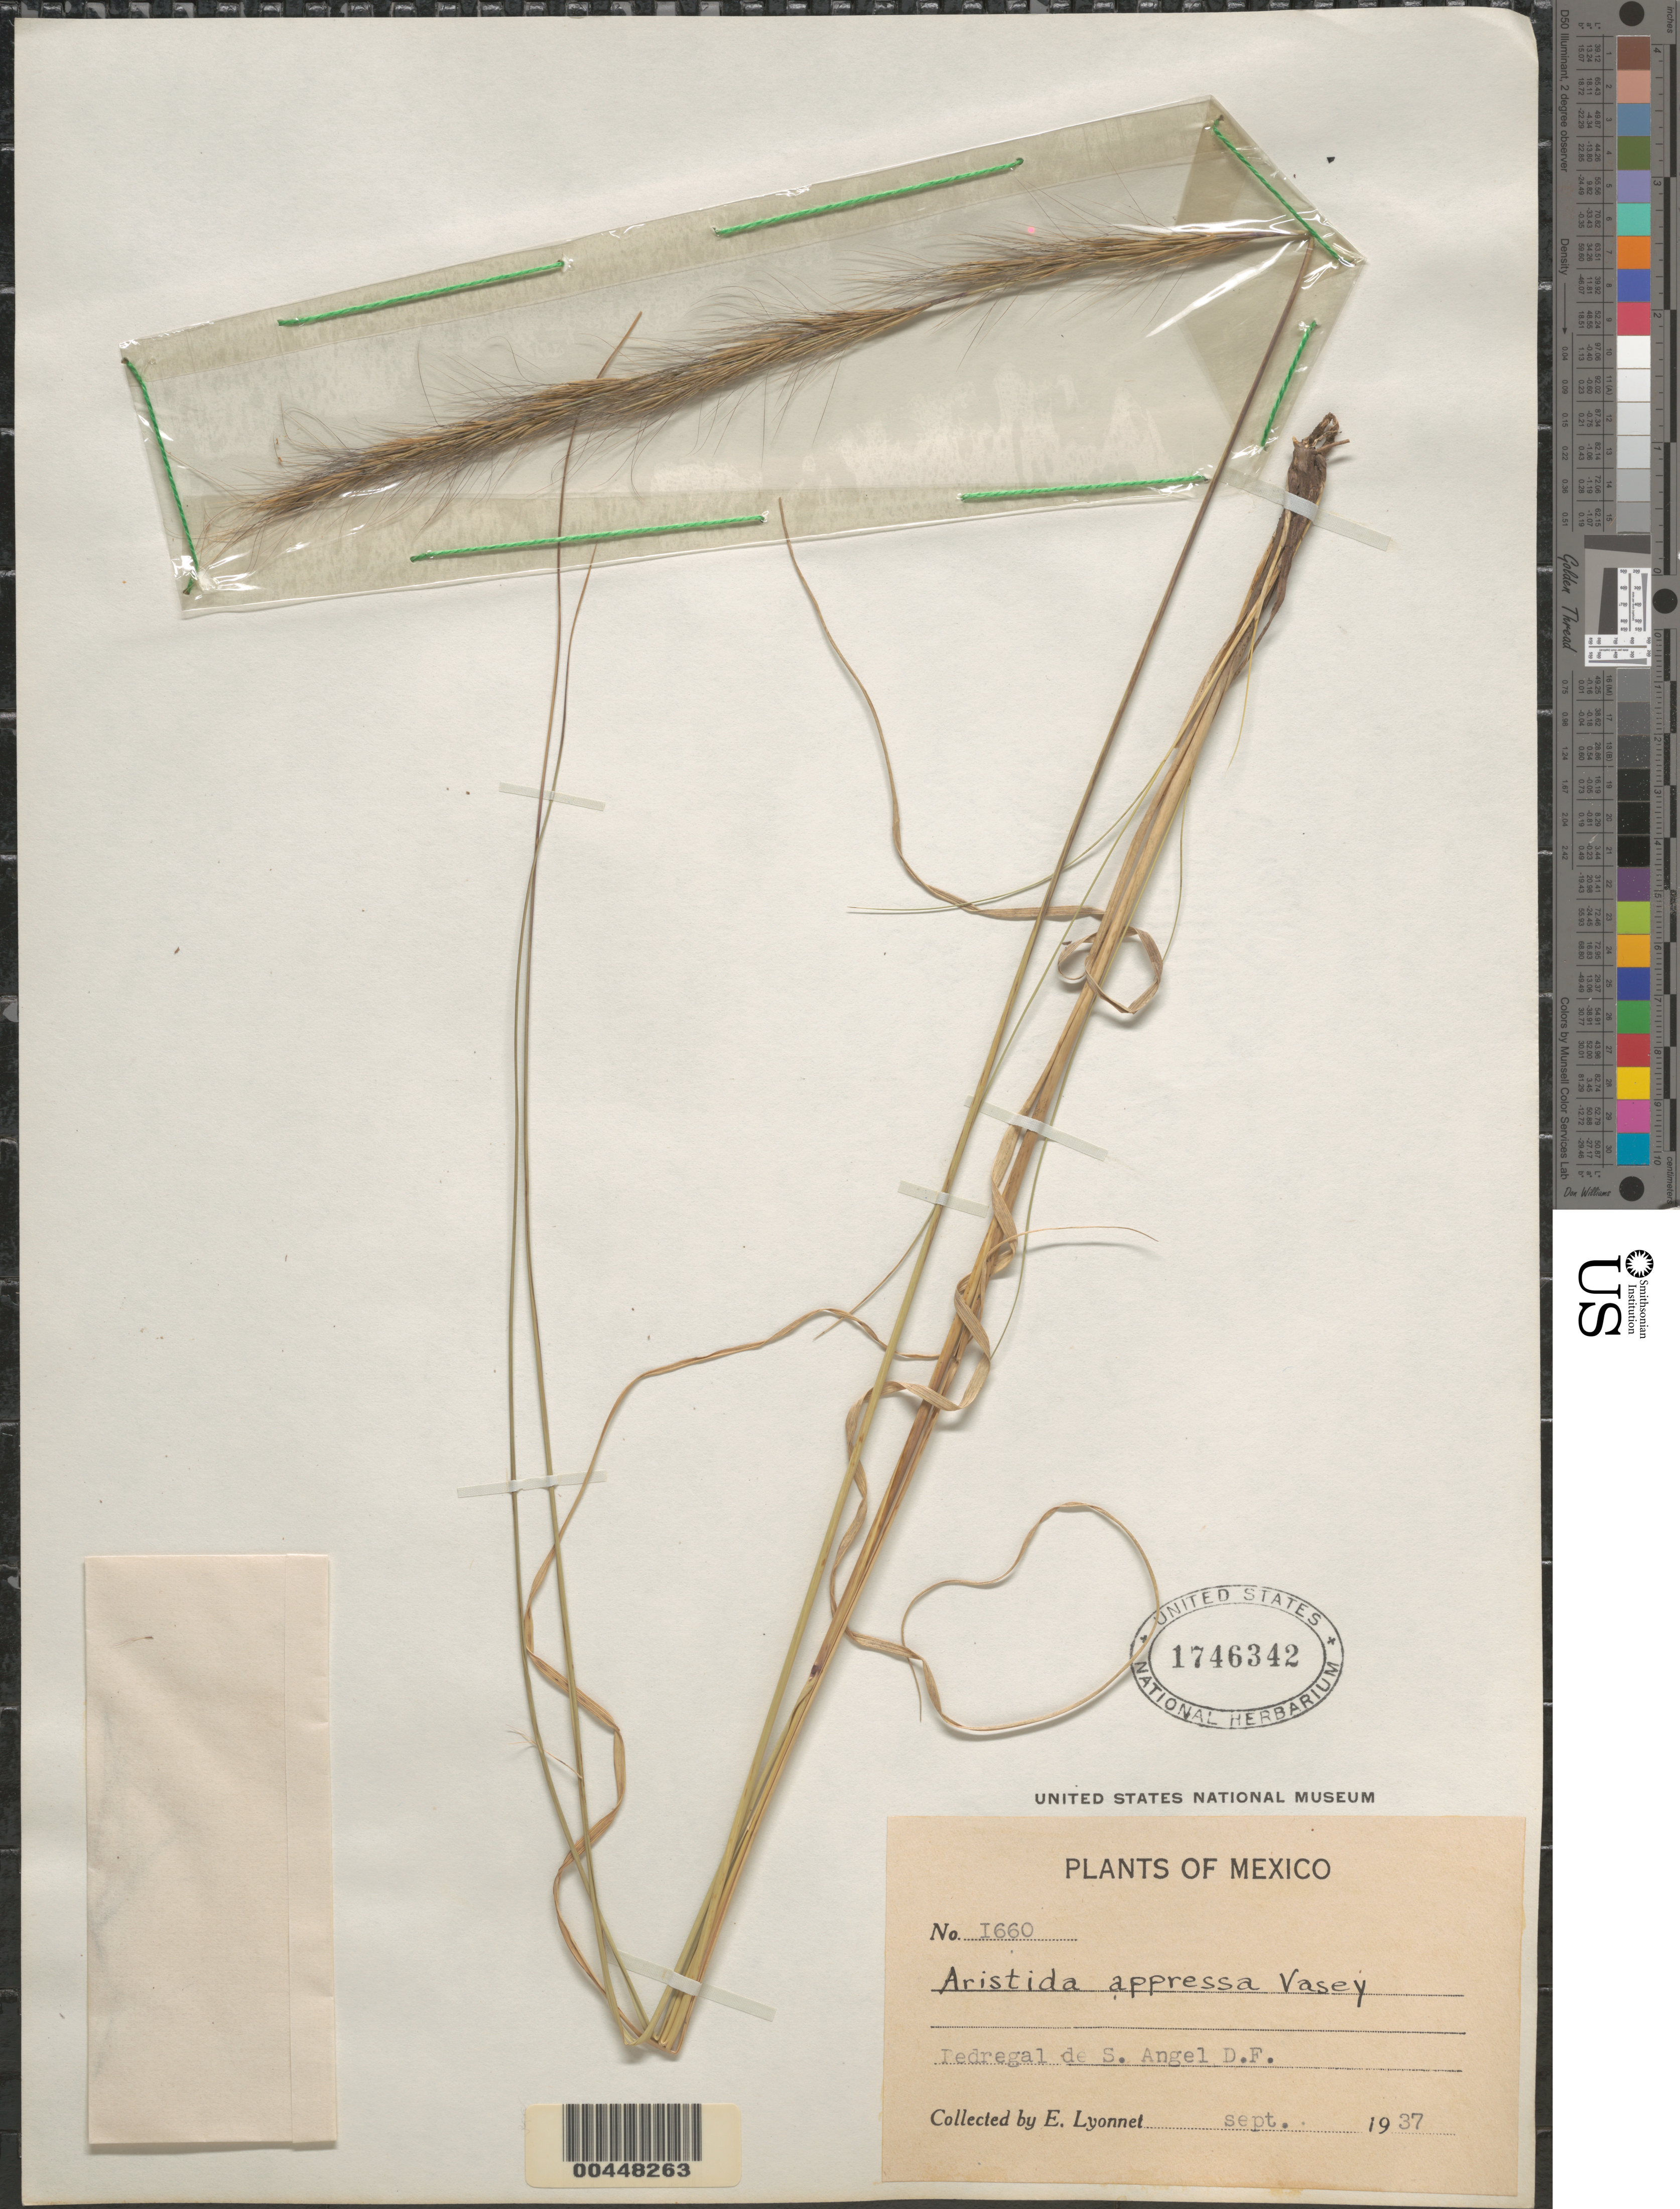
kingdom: Plantae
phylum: Tracheophyta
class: Liliopsida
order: Poales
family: Poaceae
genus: Aristida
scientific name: Aristida appressa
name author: Vasey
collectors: Bro. E. Lyonnet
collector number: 1660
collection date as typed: Sep 1937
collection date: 1937-09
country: Mexico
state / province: Distrito Federal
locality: Pedregal de S. Angel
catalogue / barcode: US 1746342